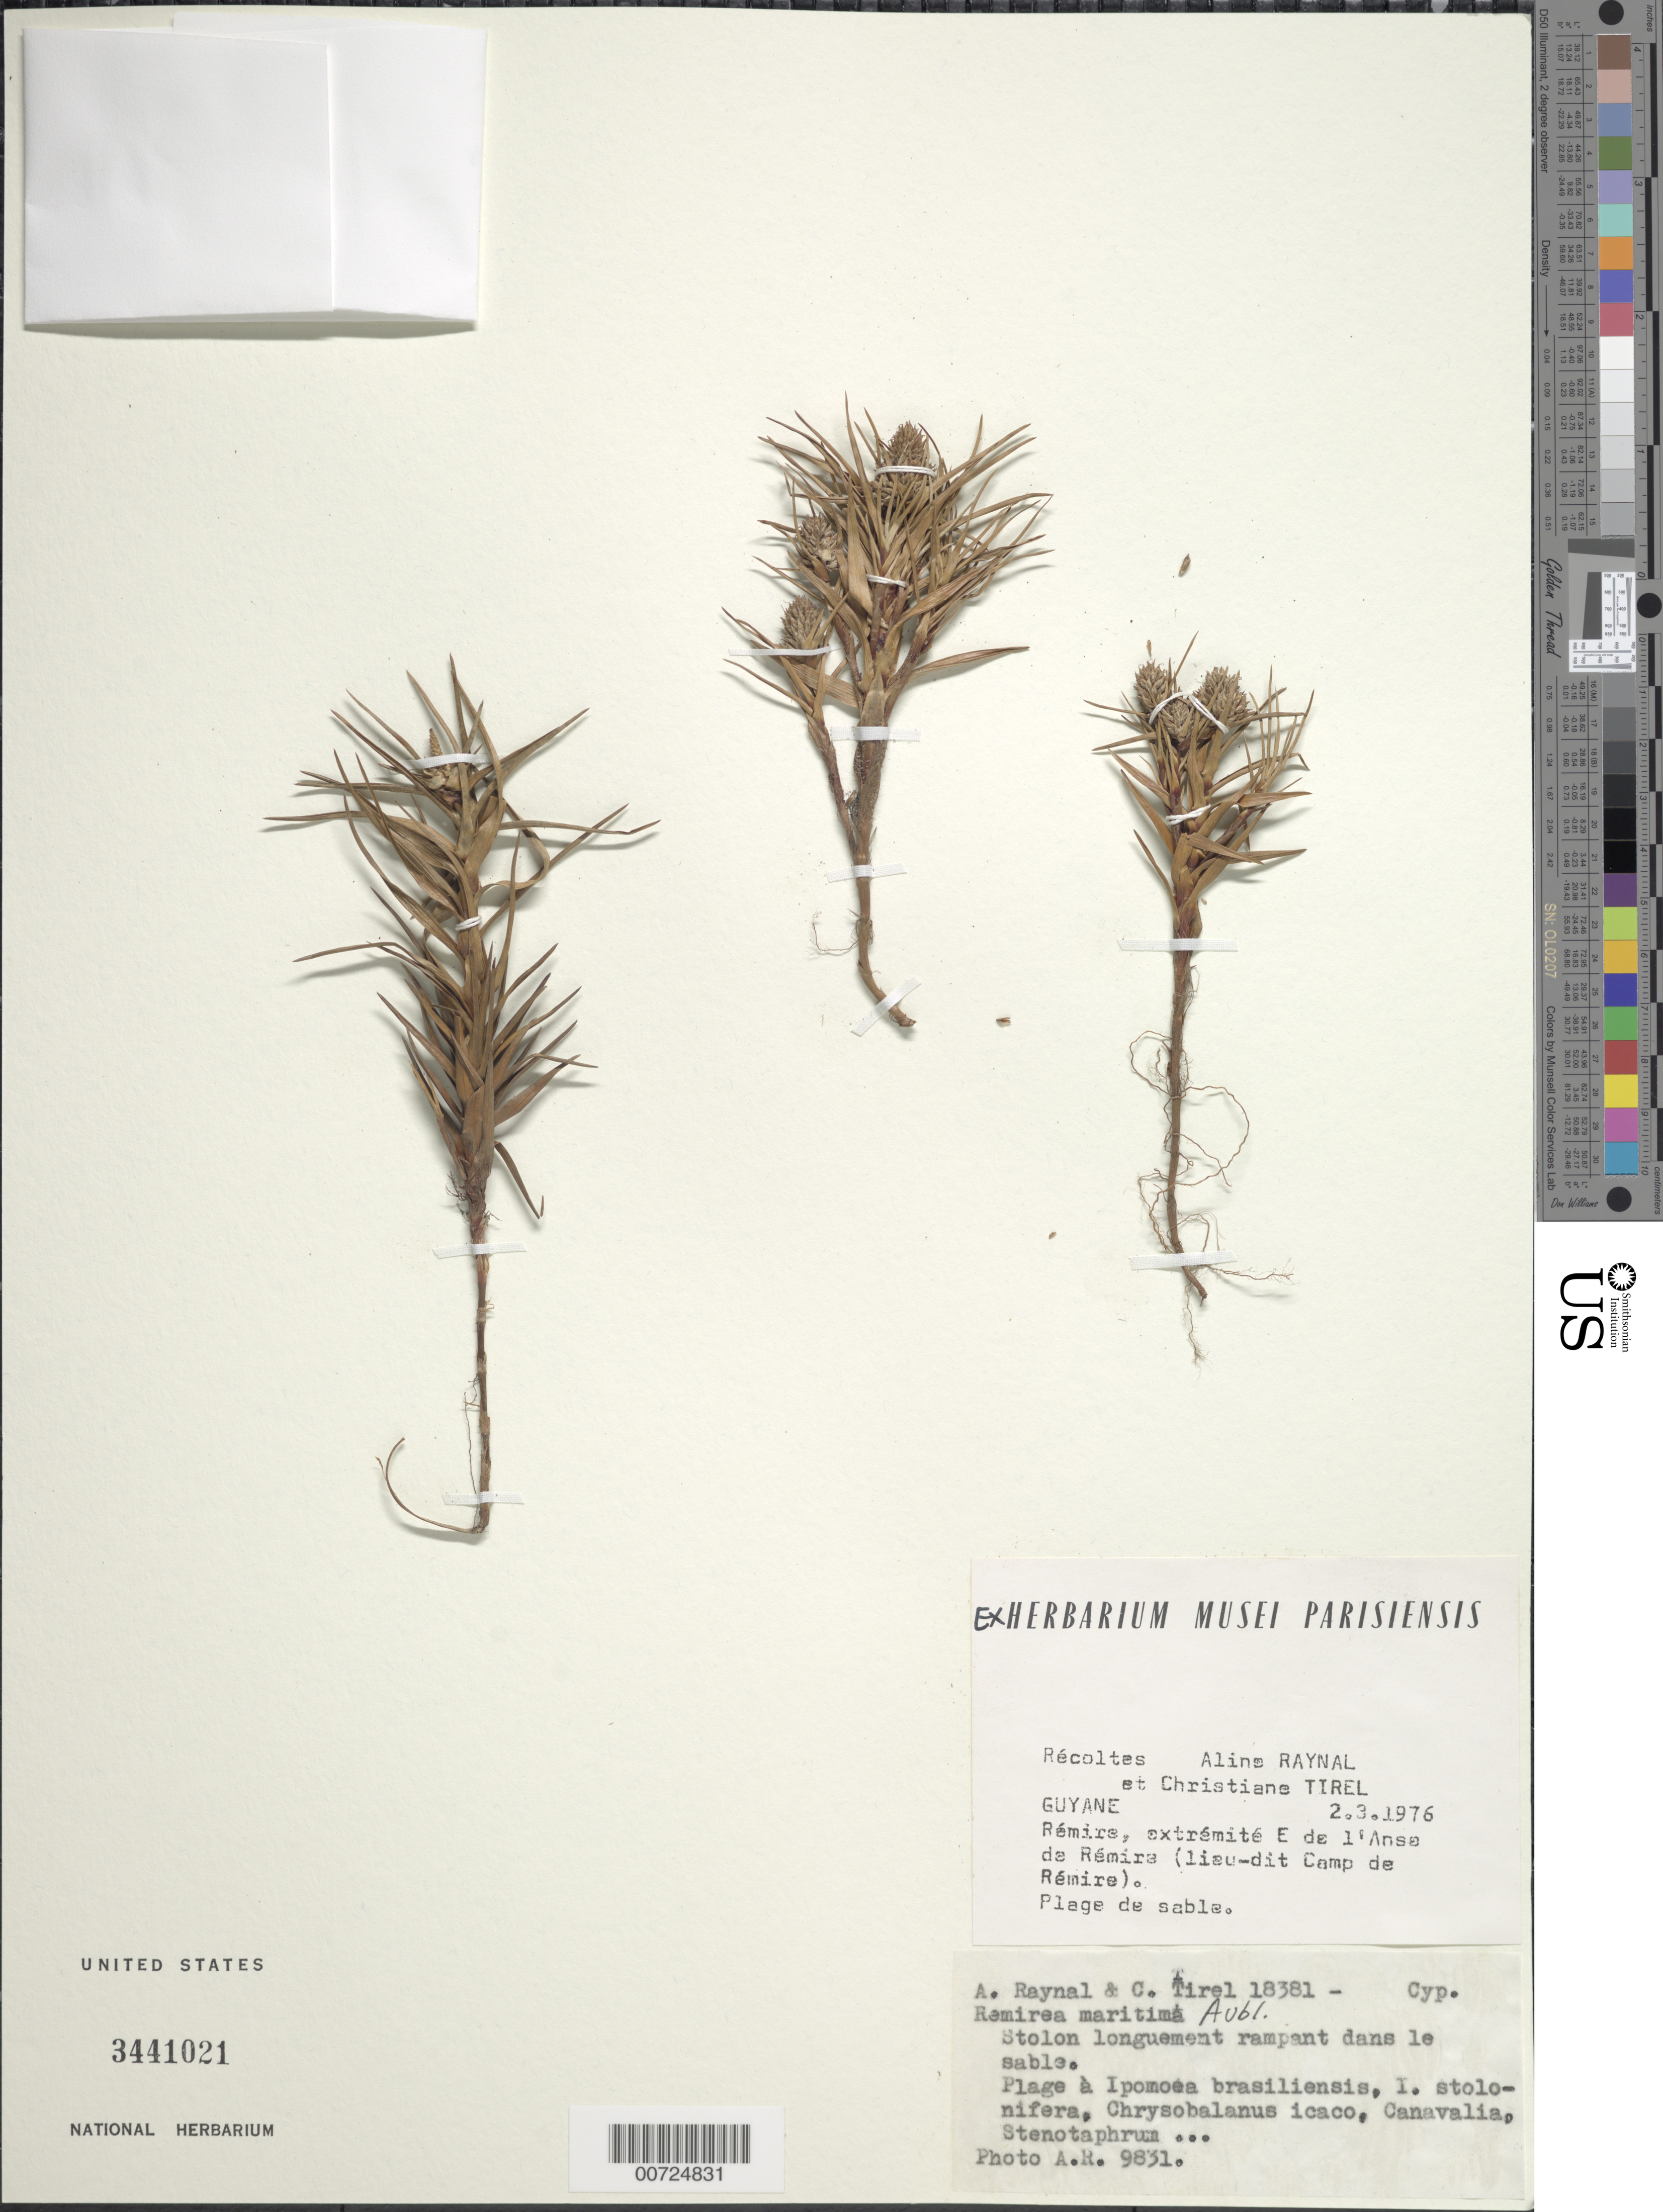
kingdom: Plantae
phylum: Tracheophyta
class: Liliopsida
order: Poales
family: Cyperaceae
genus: Cyperus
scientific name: Cyperus pedunculatus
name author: (R. Br.) J. Kern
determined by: Strong, Mark T., (BOT), Smithsonian Institution - National Museum of Natural History (UNITED STATES)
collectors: A. M. Raynal & C. Tirel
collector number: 18381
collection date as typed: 2-Mar-76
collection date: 1976-03-02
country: French Guiana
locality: Rémire, E of Anse de Rémire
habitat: Sand beach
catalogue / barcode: US 3441021